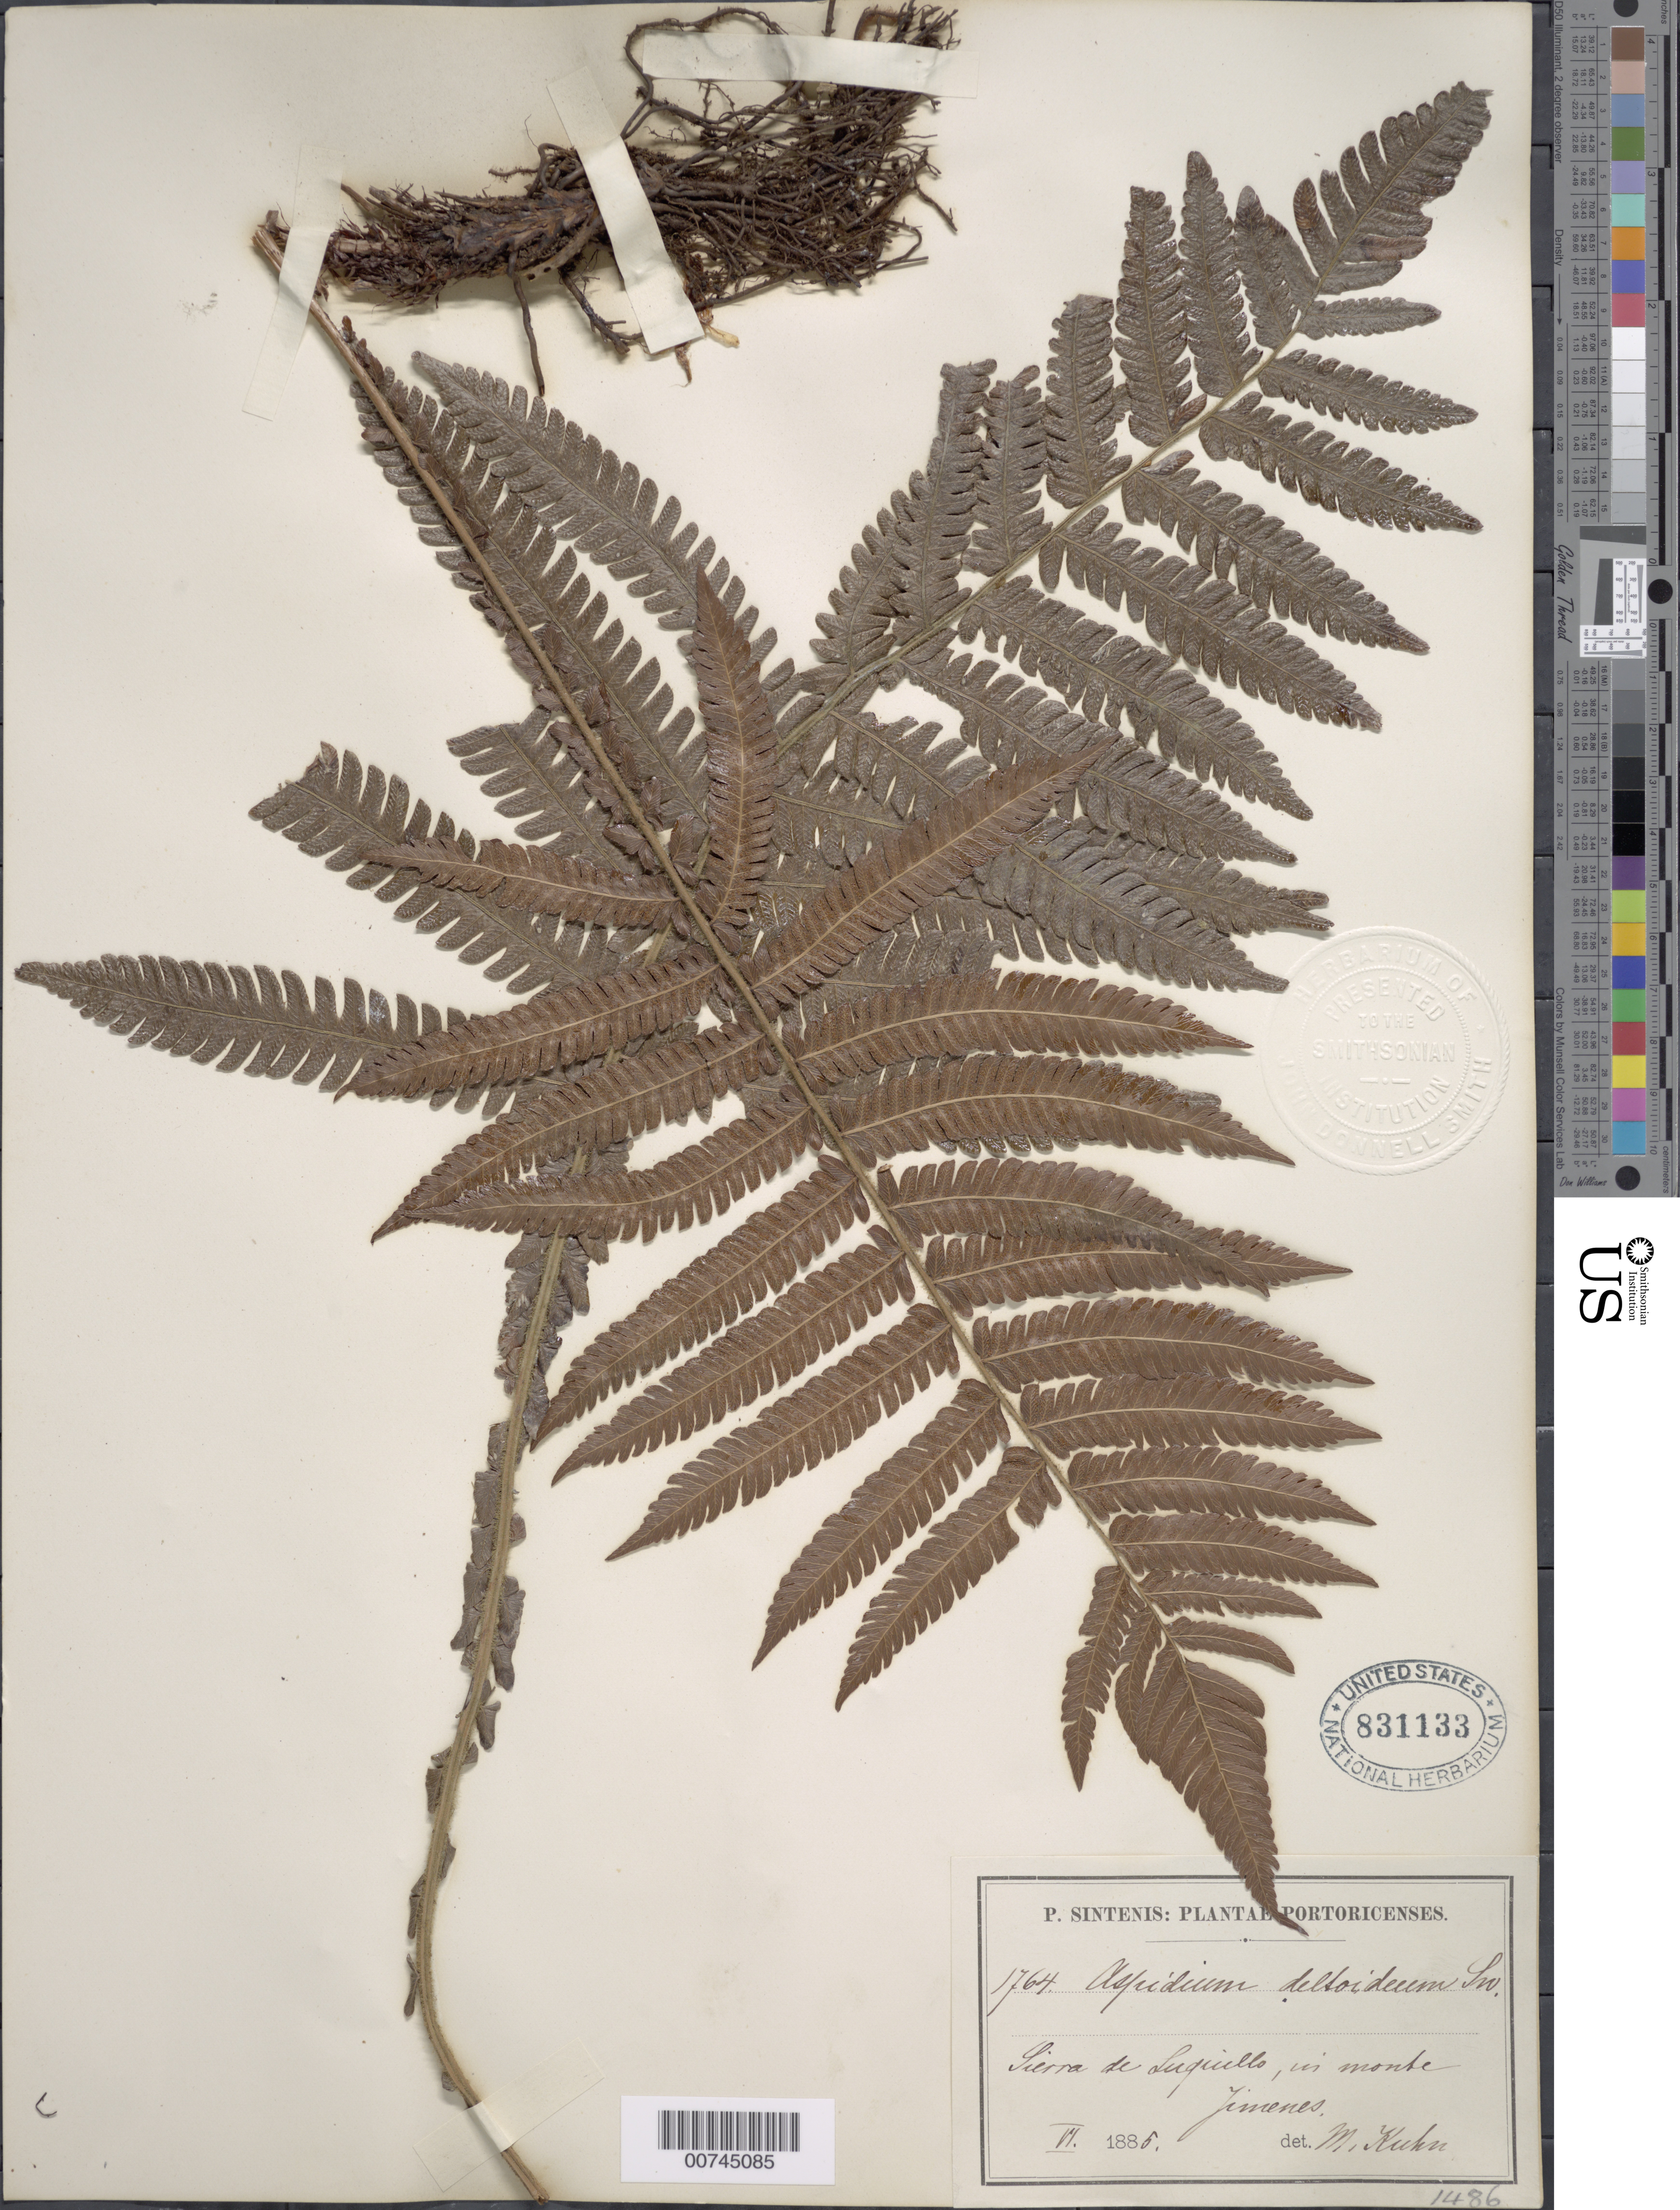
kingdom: Plantae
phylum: Tracheophyta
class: Polypodiopsida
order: Polypodiales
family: Thelypteridaceae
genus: Steiropteris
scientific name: Steiropteris deltoidea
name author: (Sw.) Pic. Serm.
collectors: P. Sintenis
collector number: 1764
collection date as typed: Jun 1885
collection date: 1885-06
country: Puerto Rico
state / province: Luquillo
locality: Sierra de Luquillo, in monte Jimenes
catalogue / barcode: US 931133